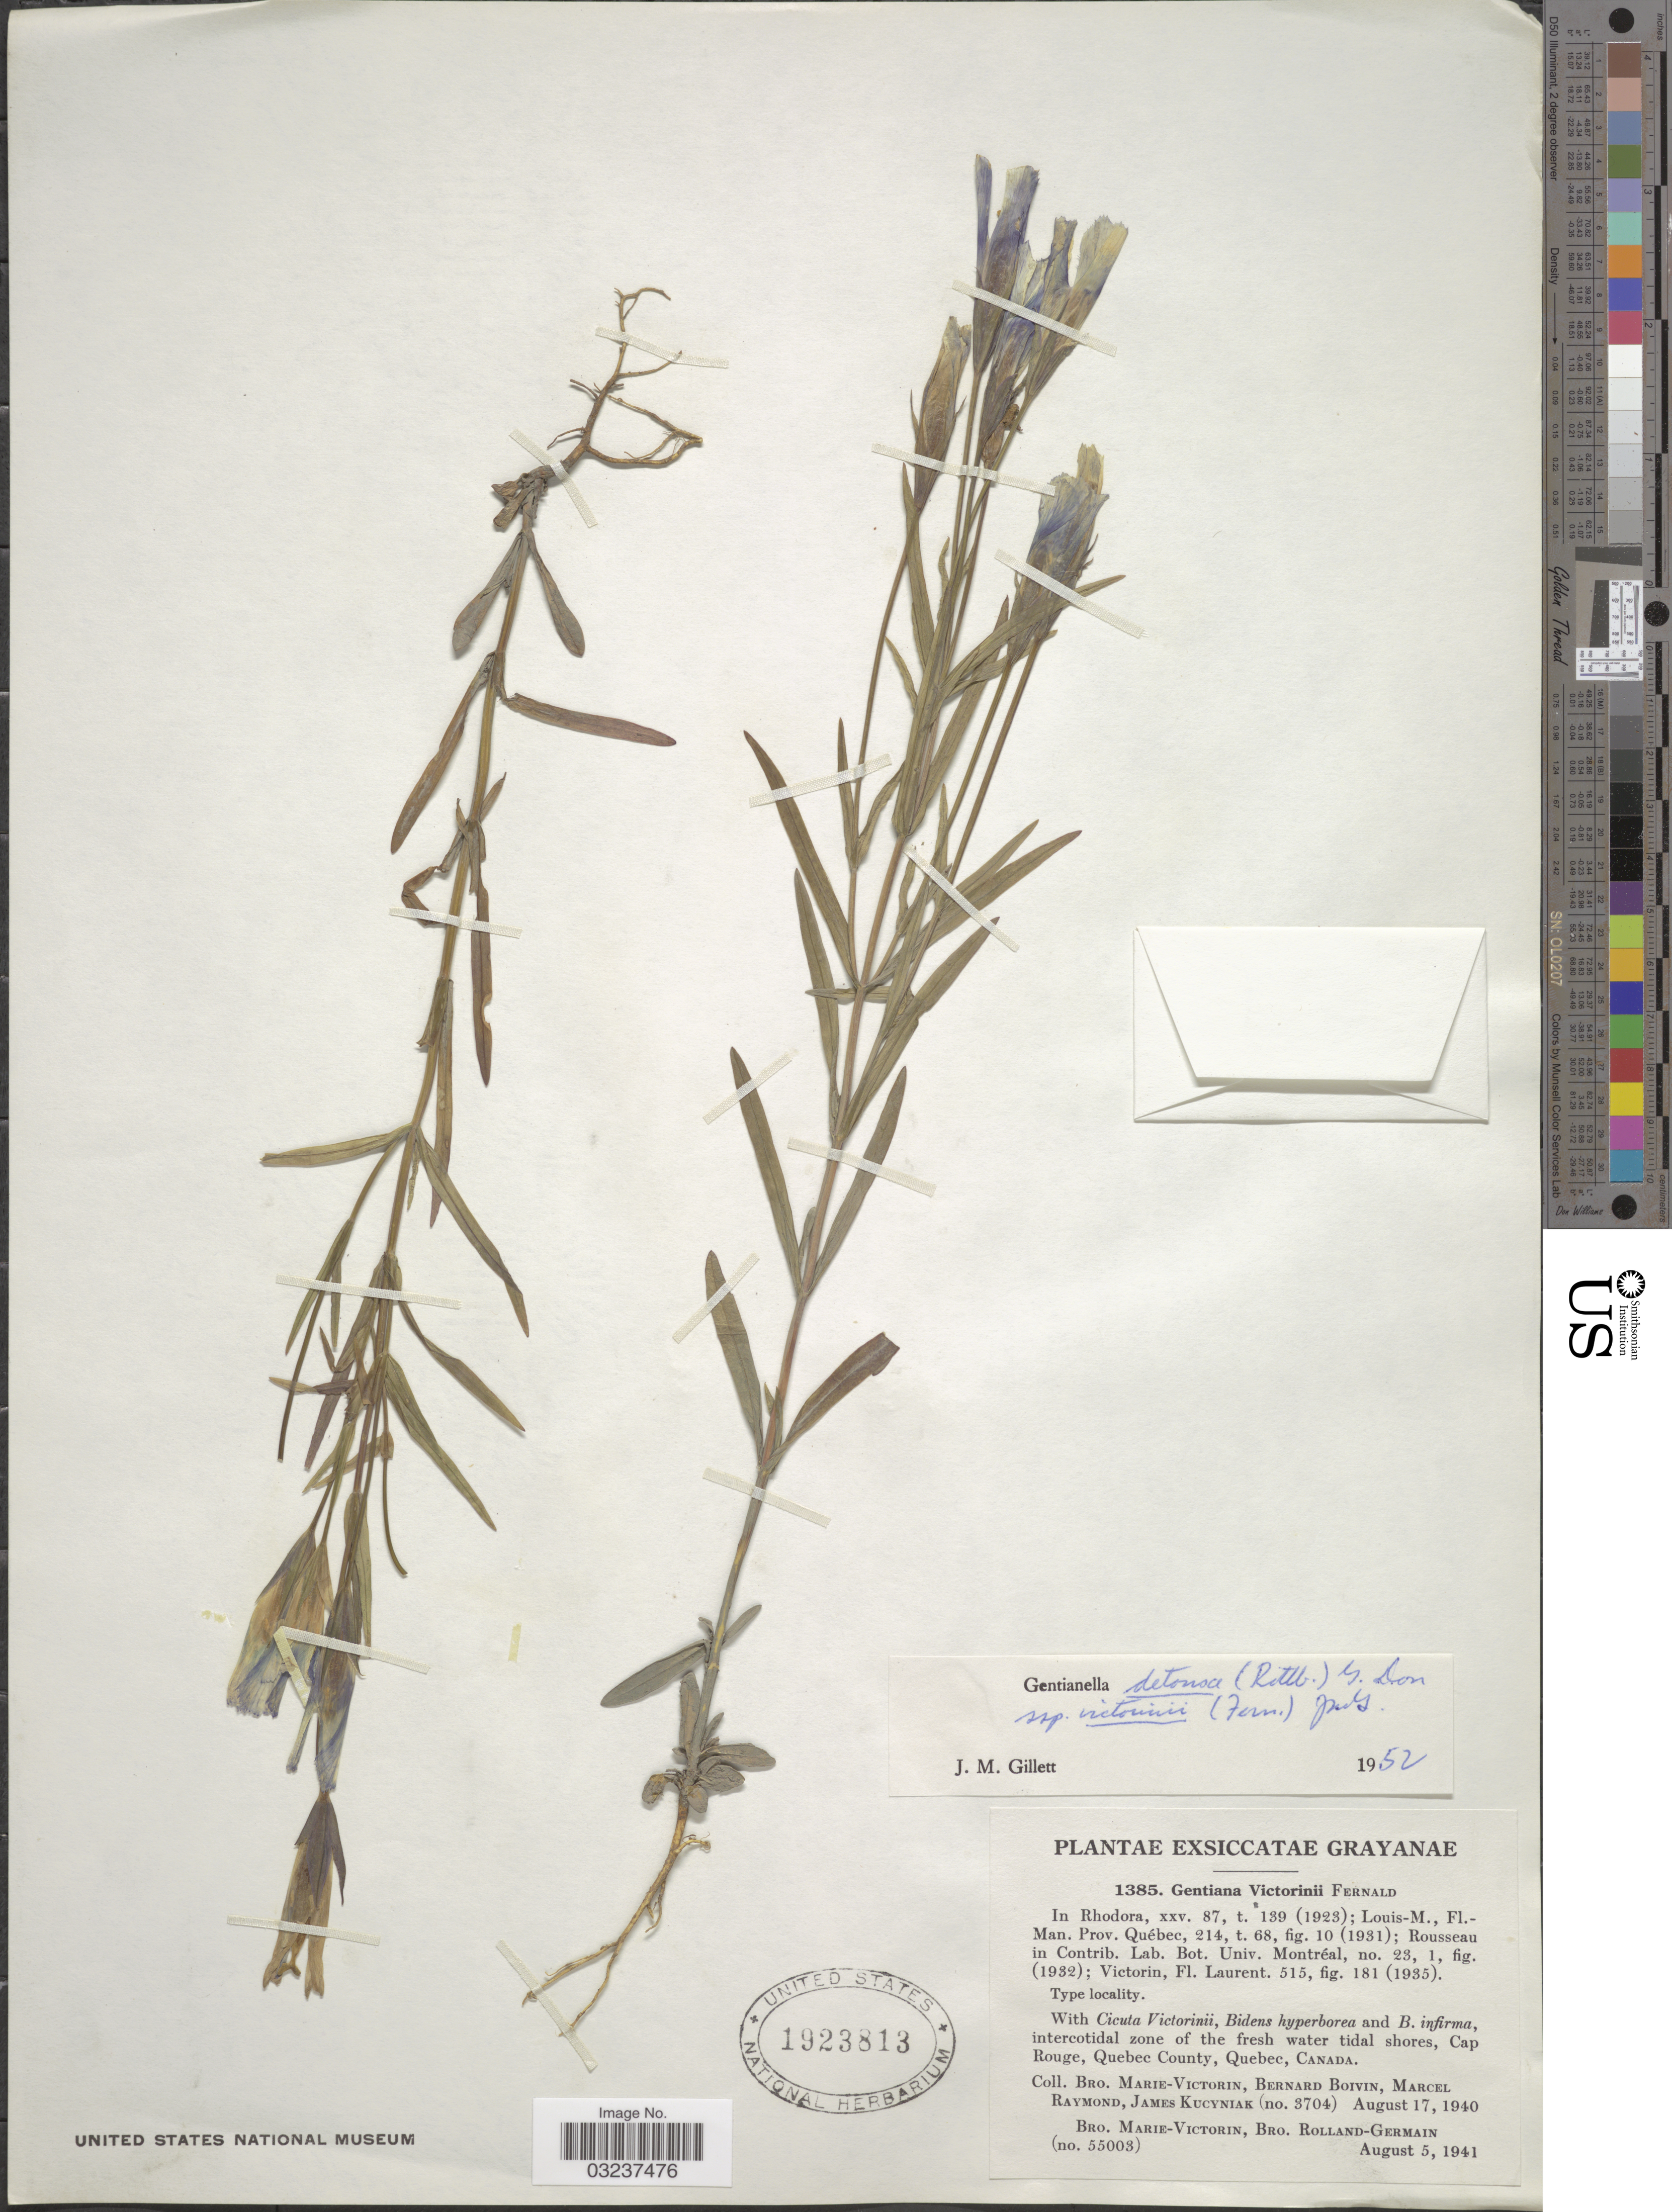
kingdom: Plantae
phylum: Tracheophyta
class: Magnoliopsida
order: Gentianales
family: Gentianaceae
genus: Gentianella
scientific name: Gentianella crinita subsp. victorinii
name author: (Fernald) J.M. Gillett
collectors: Fr. Marie-Victorin, J. R. B. Boivin, M. Raymond & J. Kucyniak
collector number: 3704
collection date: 1940-08-17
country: Canada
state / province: Quebec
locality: Cap Rouge, Quebec County.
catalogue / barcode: US 1923813